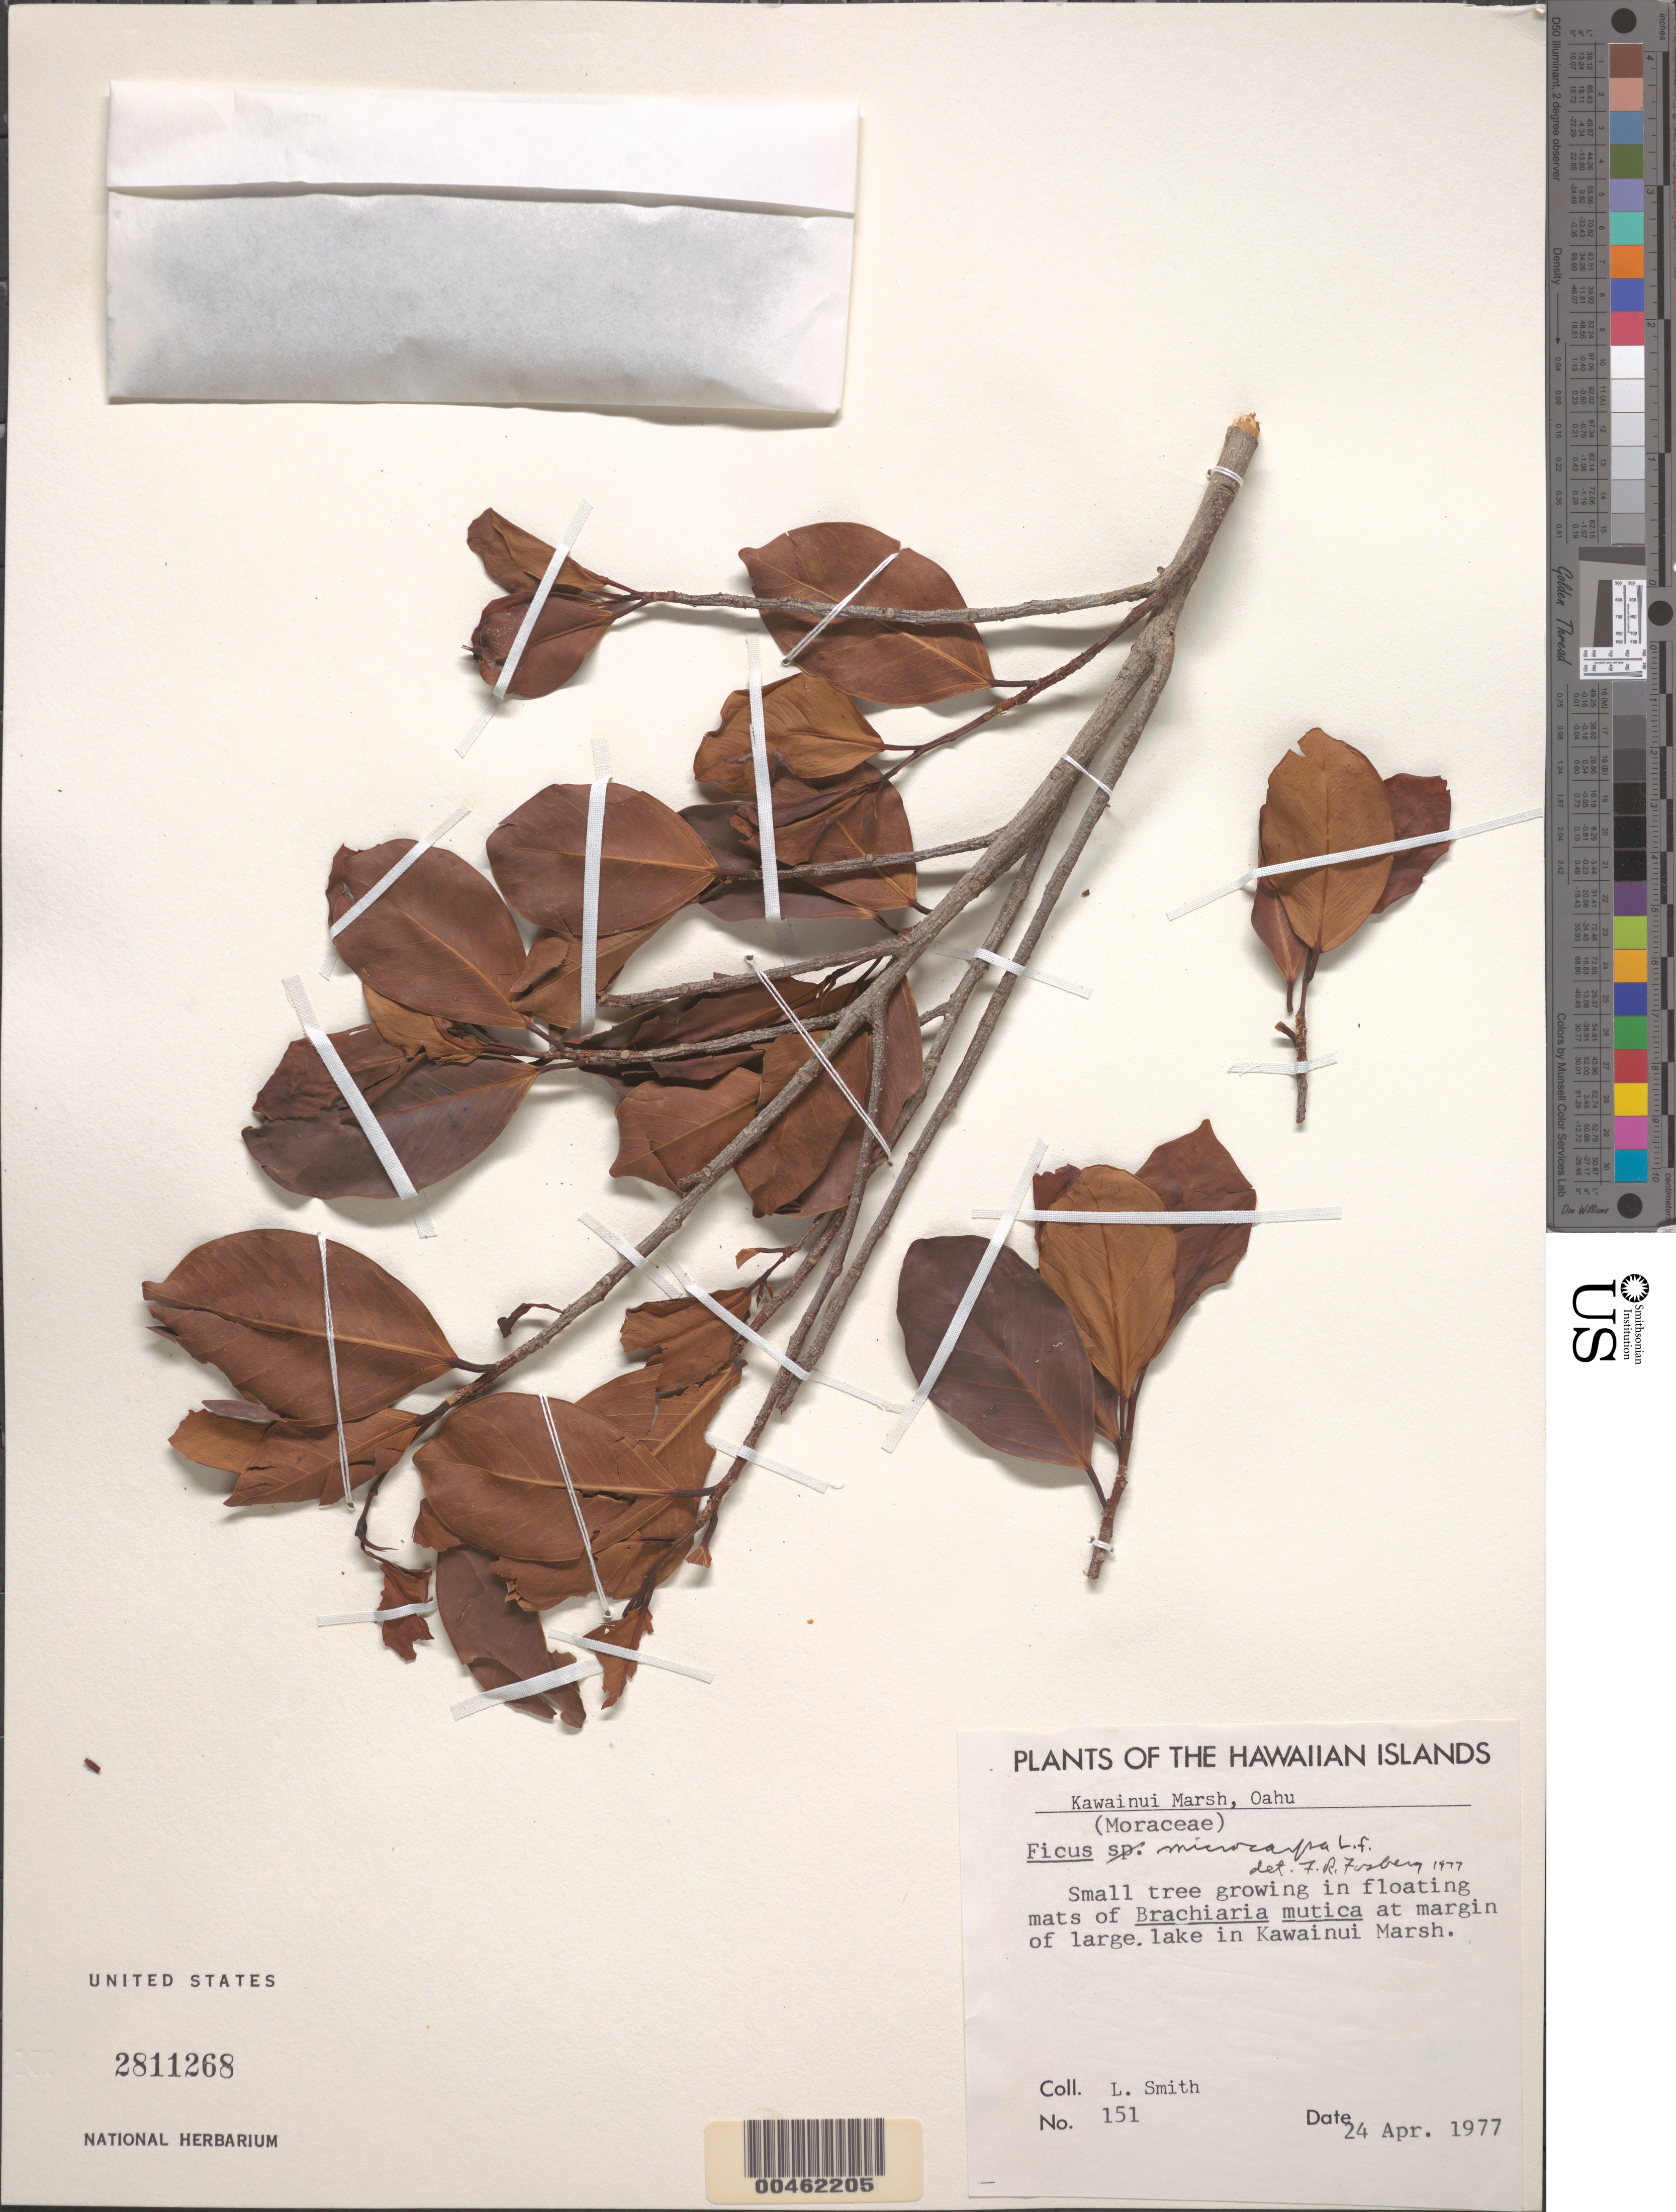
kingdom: Plantae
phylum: Tracheophyta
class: Magnoliopsida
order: Rosales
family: Moraceae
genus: Ficus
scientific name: Ficus microcarpa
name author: L. f.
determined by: Fosberg, F. R.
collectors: L. Smith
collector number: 151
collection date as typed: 24 Apr 1977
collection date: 1977-04-24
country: United States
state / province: Hawaii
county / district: Honolulu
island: Oahu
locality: Kawainui Marsh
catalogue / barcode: US 2811268